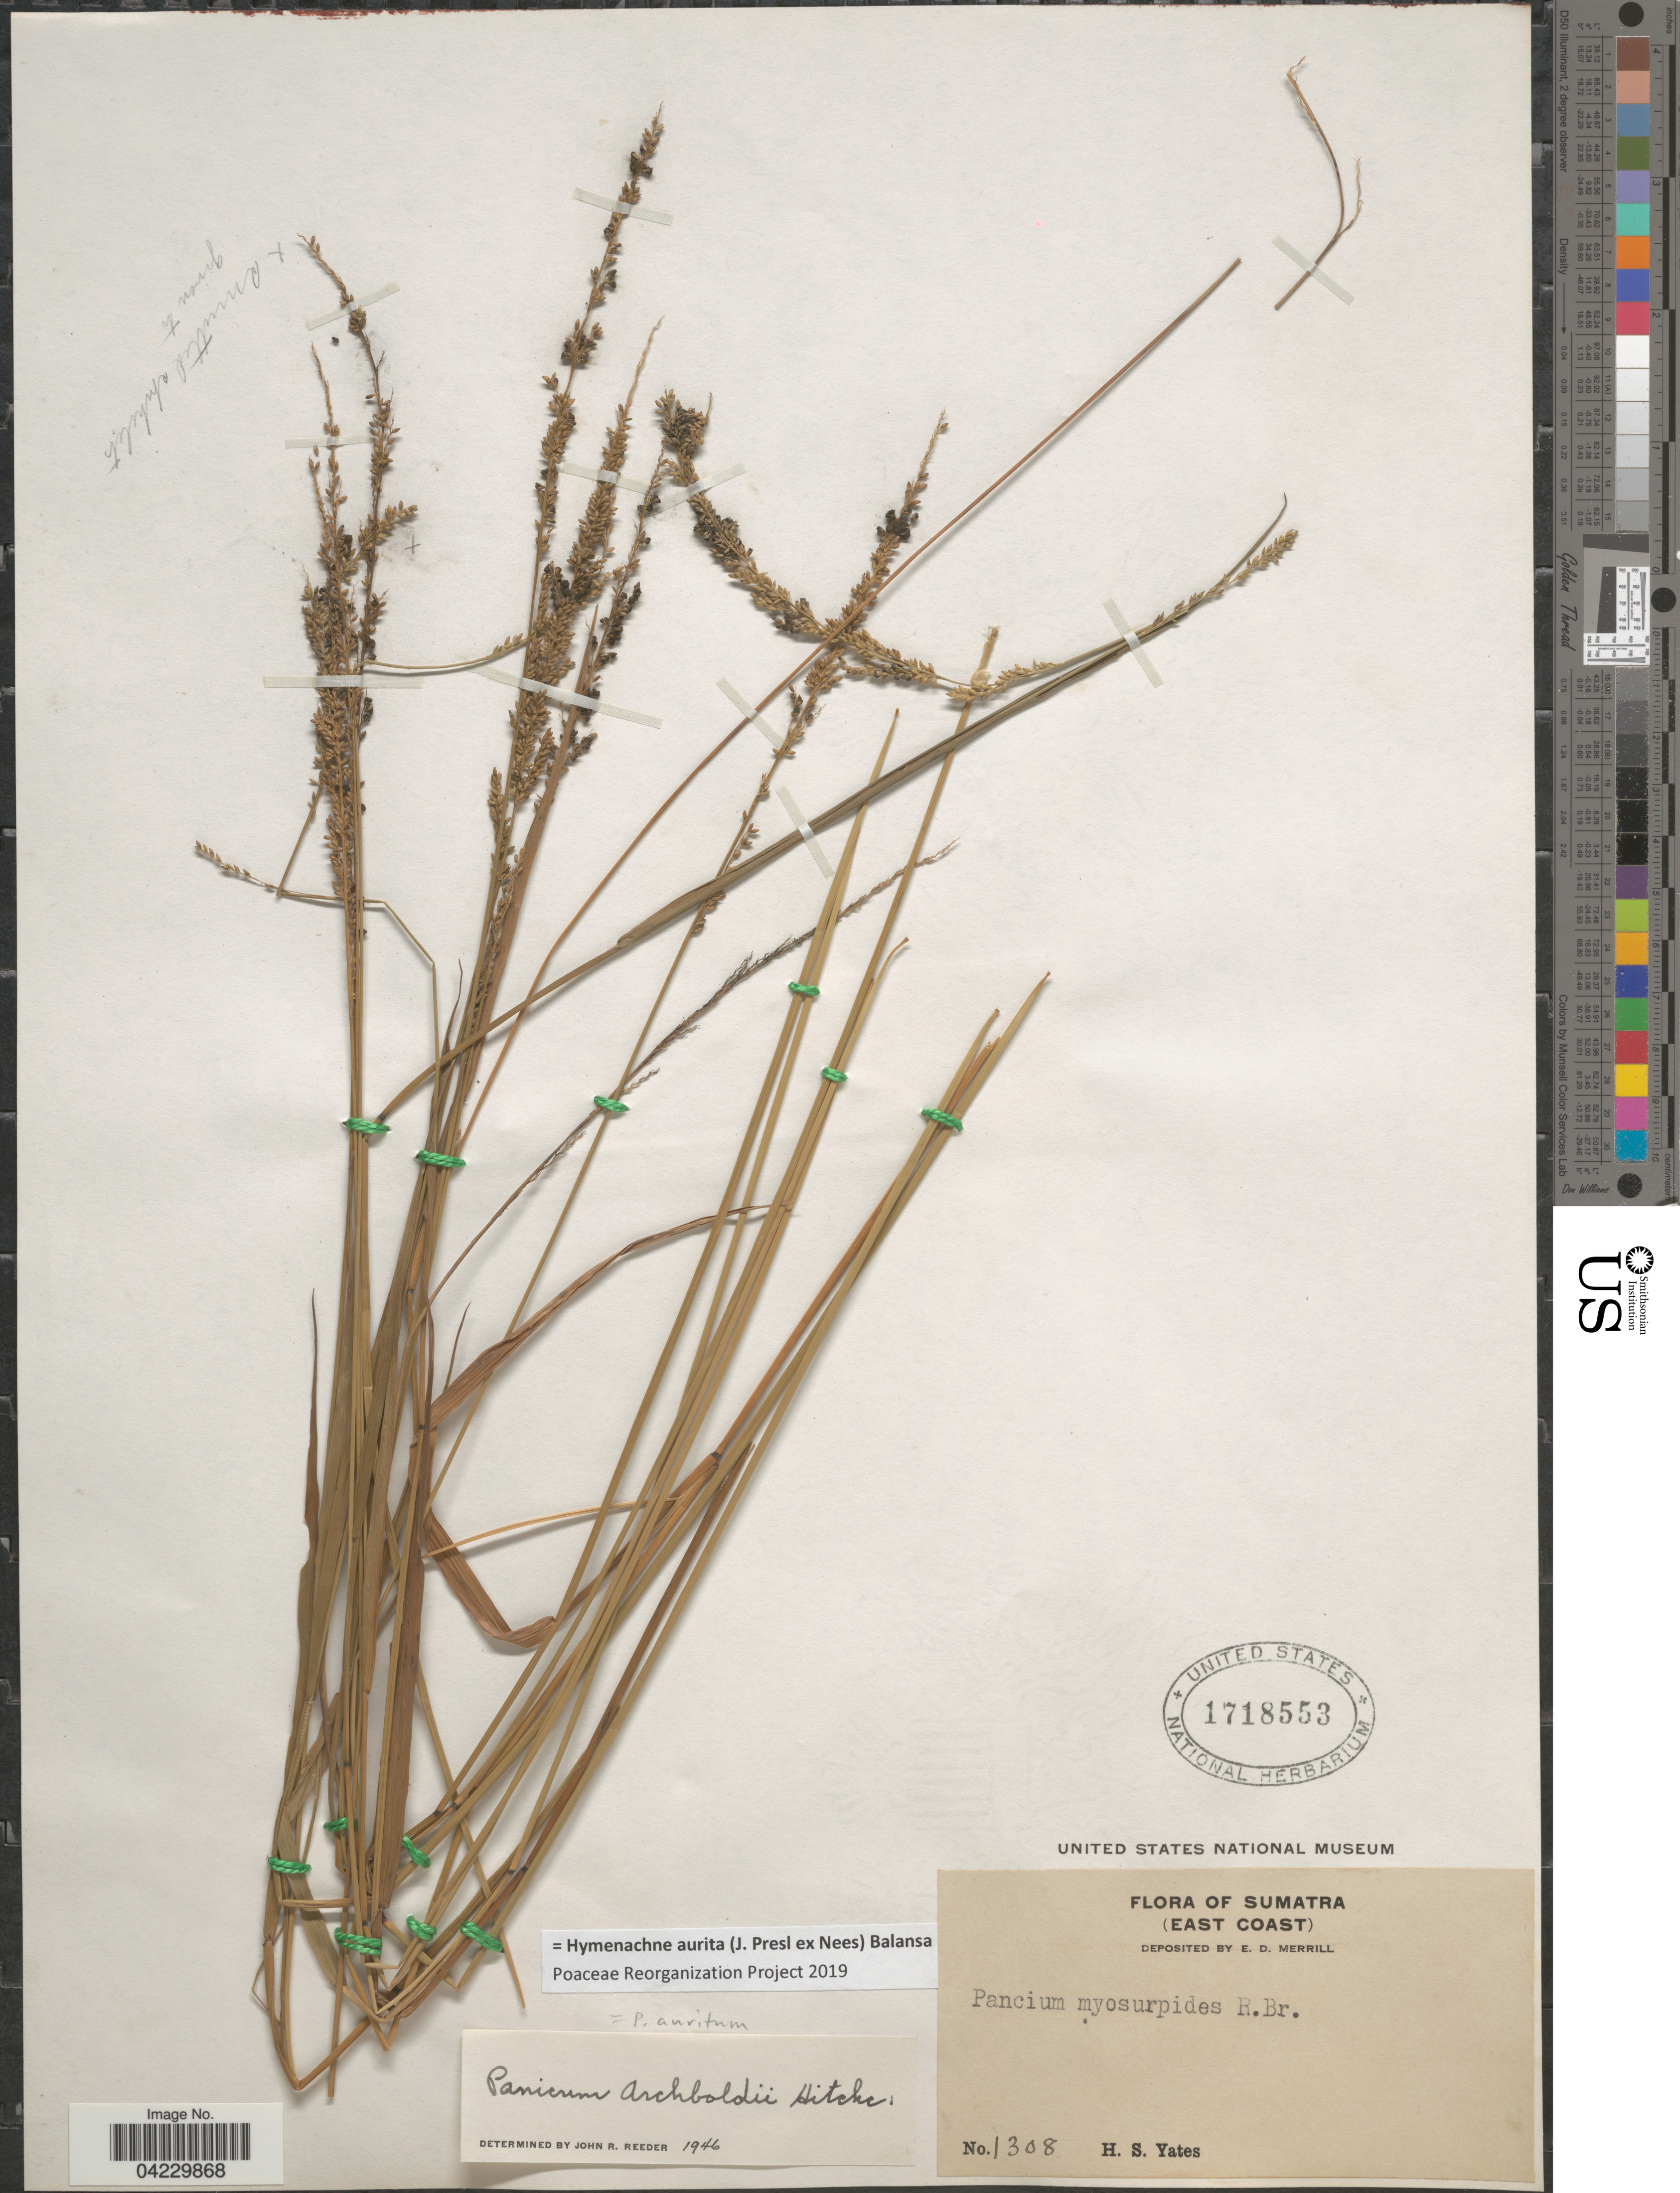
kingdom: Plantae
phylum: Tracheophyta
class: Liliopsida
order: Poales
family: Poaceae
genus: Hymenachne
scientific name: Hymenachne aurita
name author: (J. Presl ex Nees) Balansa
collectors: H. S. Yates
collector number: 1308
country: Indonesia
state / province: Sumatra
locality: (East Coast).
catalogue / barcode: US 1718553